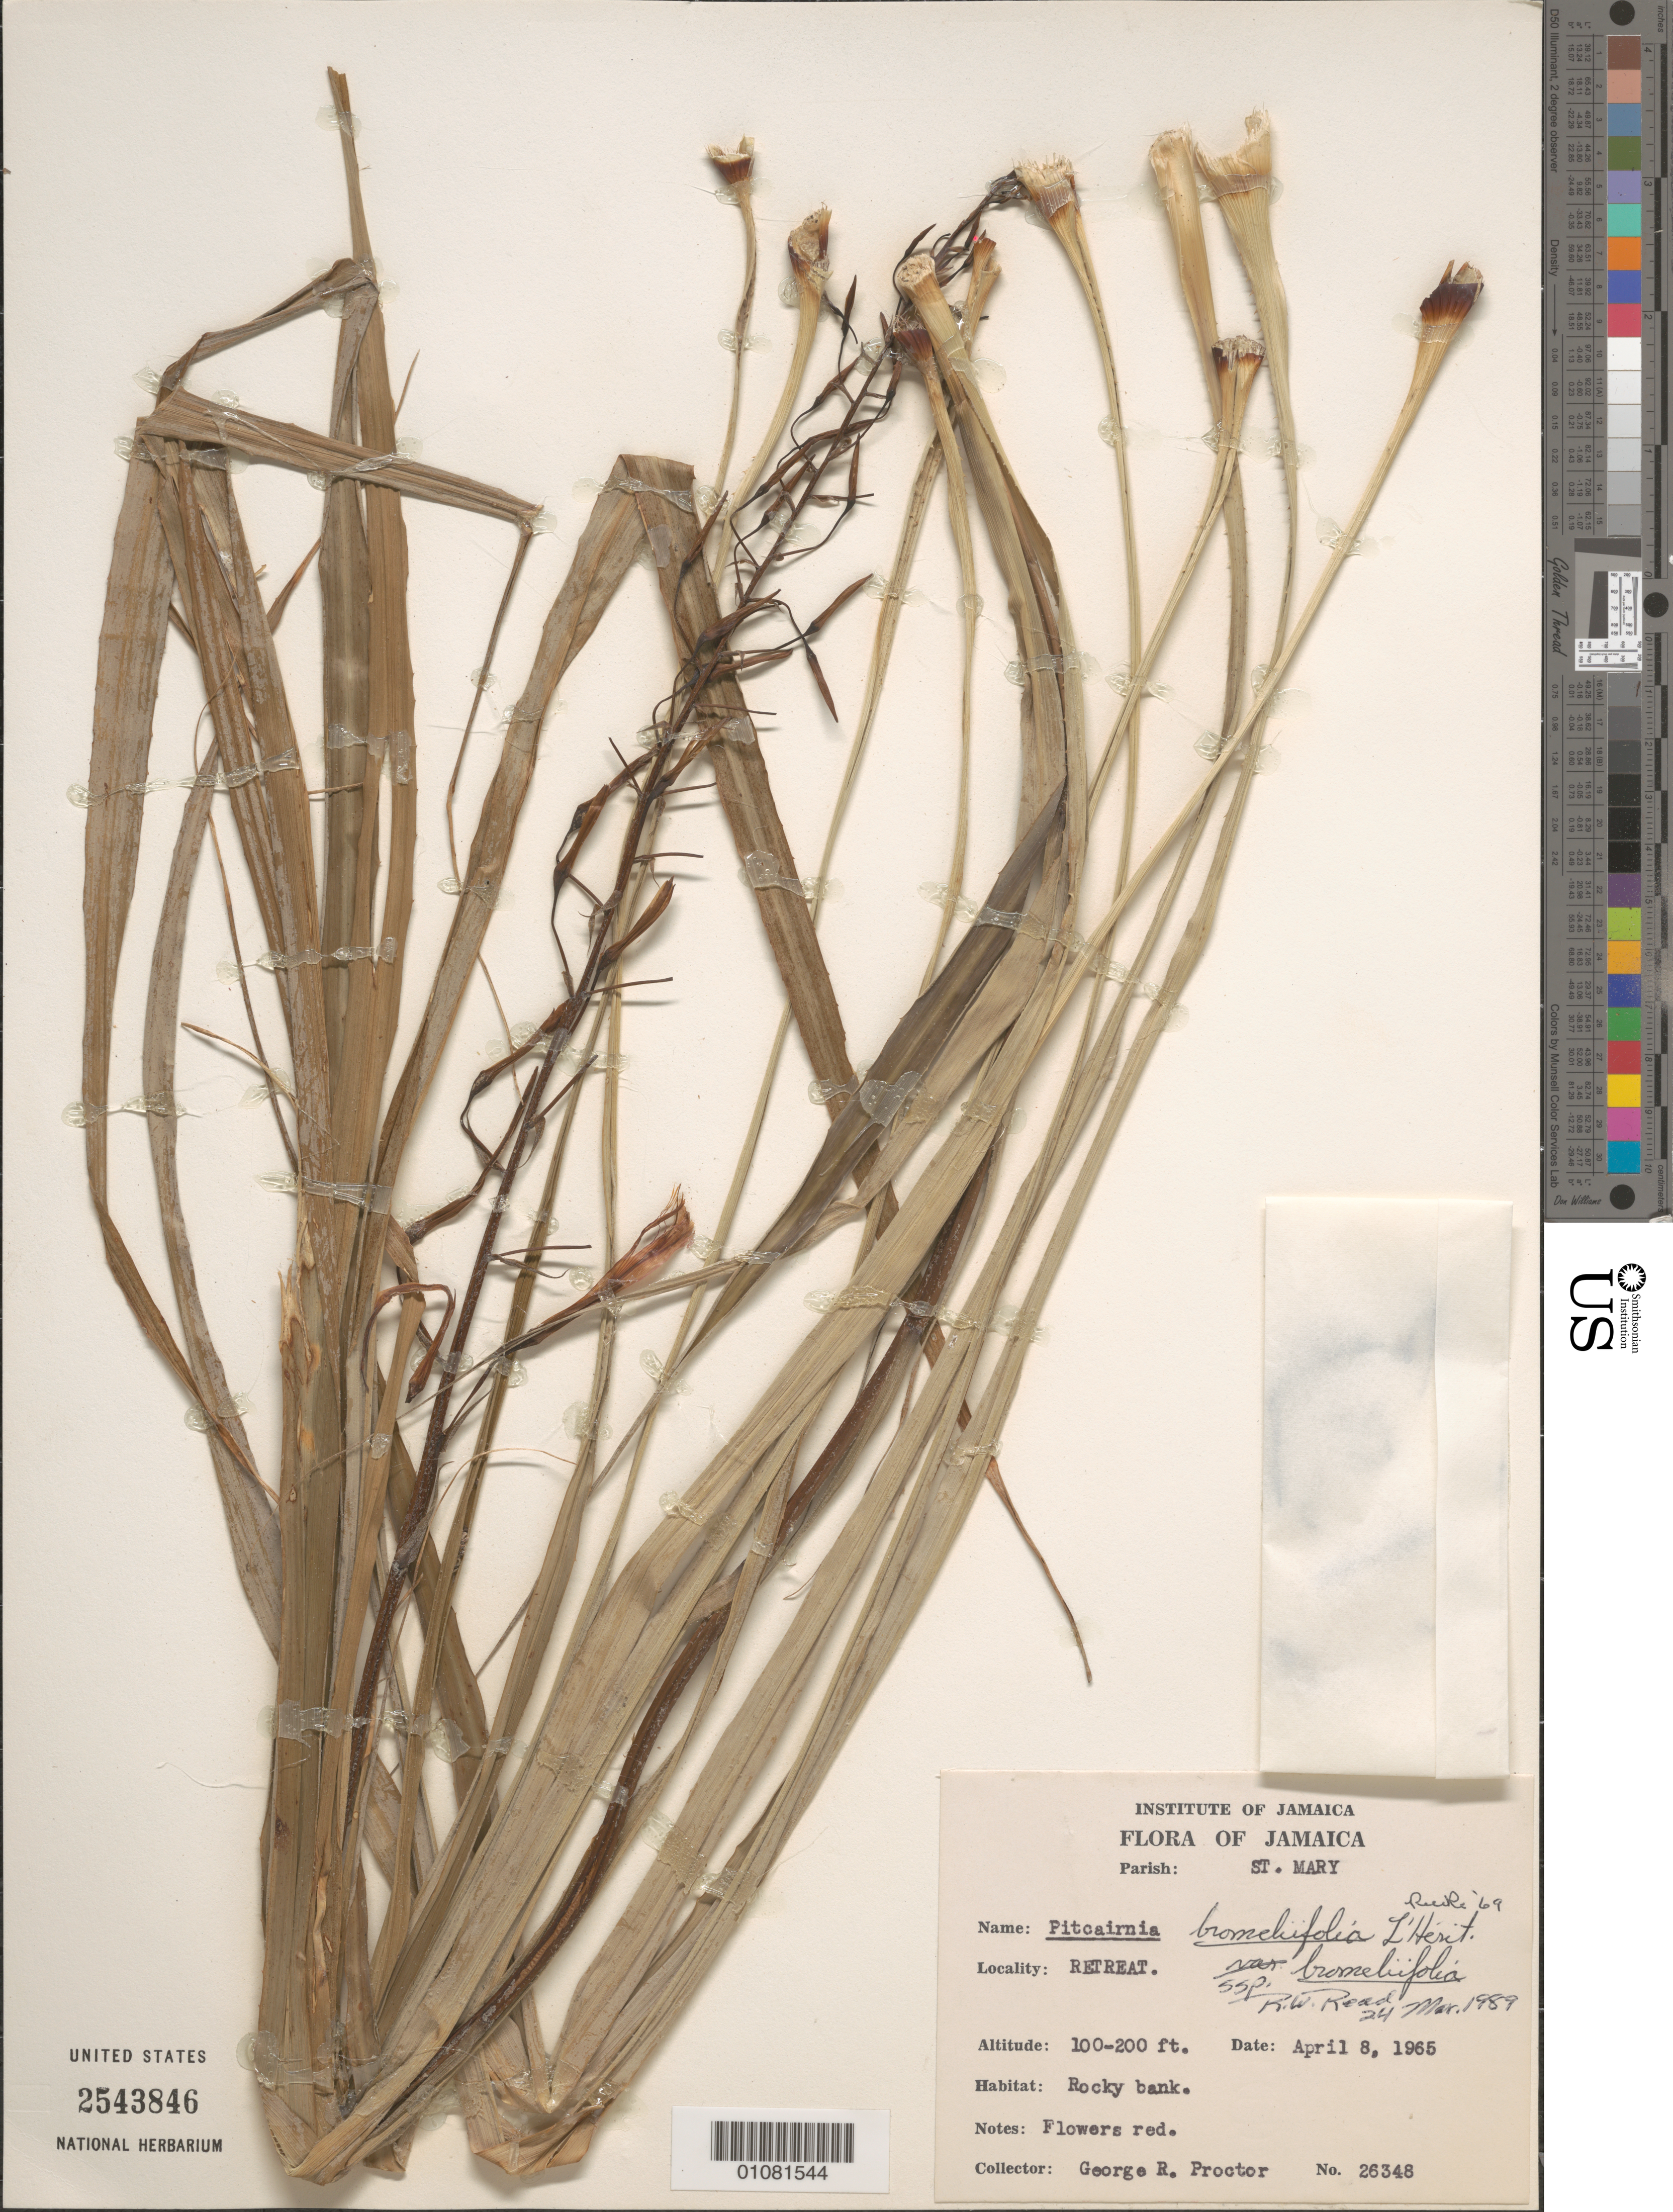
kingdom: Plantae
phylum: Tracheophyta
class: Liliopsida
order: Poales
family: Bromeliaceae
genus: Pitcairnia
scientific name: Pitcairnia bromeliifolia var. bromeliifolia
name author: L'Hér.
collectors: G. R. Proctor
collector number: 26348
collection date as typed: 08 Apr 1965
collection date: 1965-04-08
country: Jamaica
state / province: Saint Mary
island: Jamaica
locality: Rocky bank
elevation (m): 30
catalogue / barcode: US 2543846